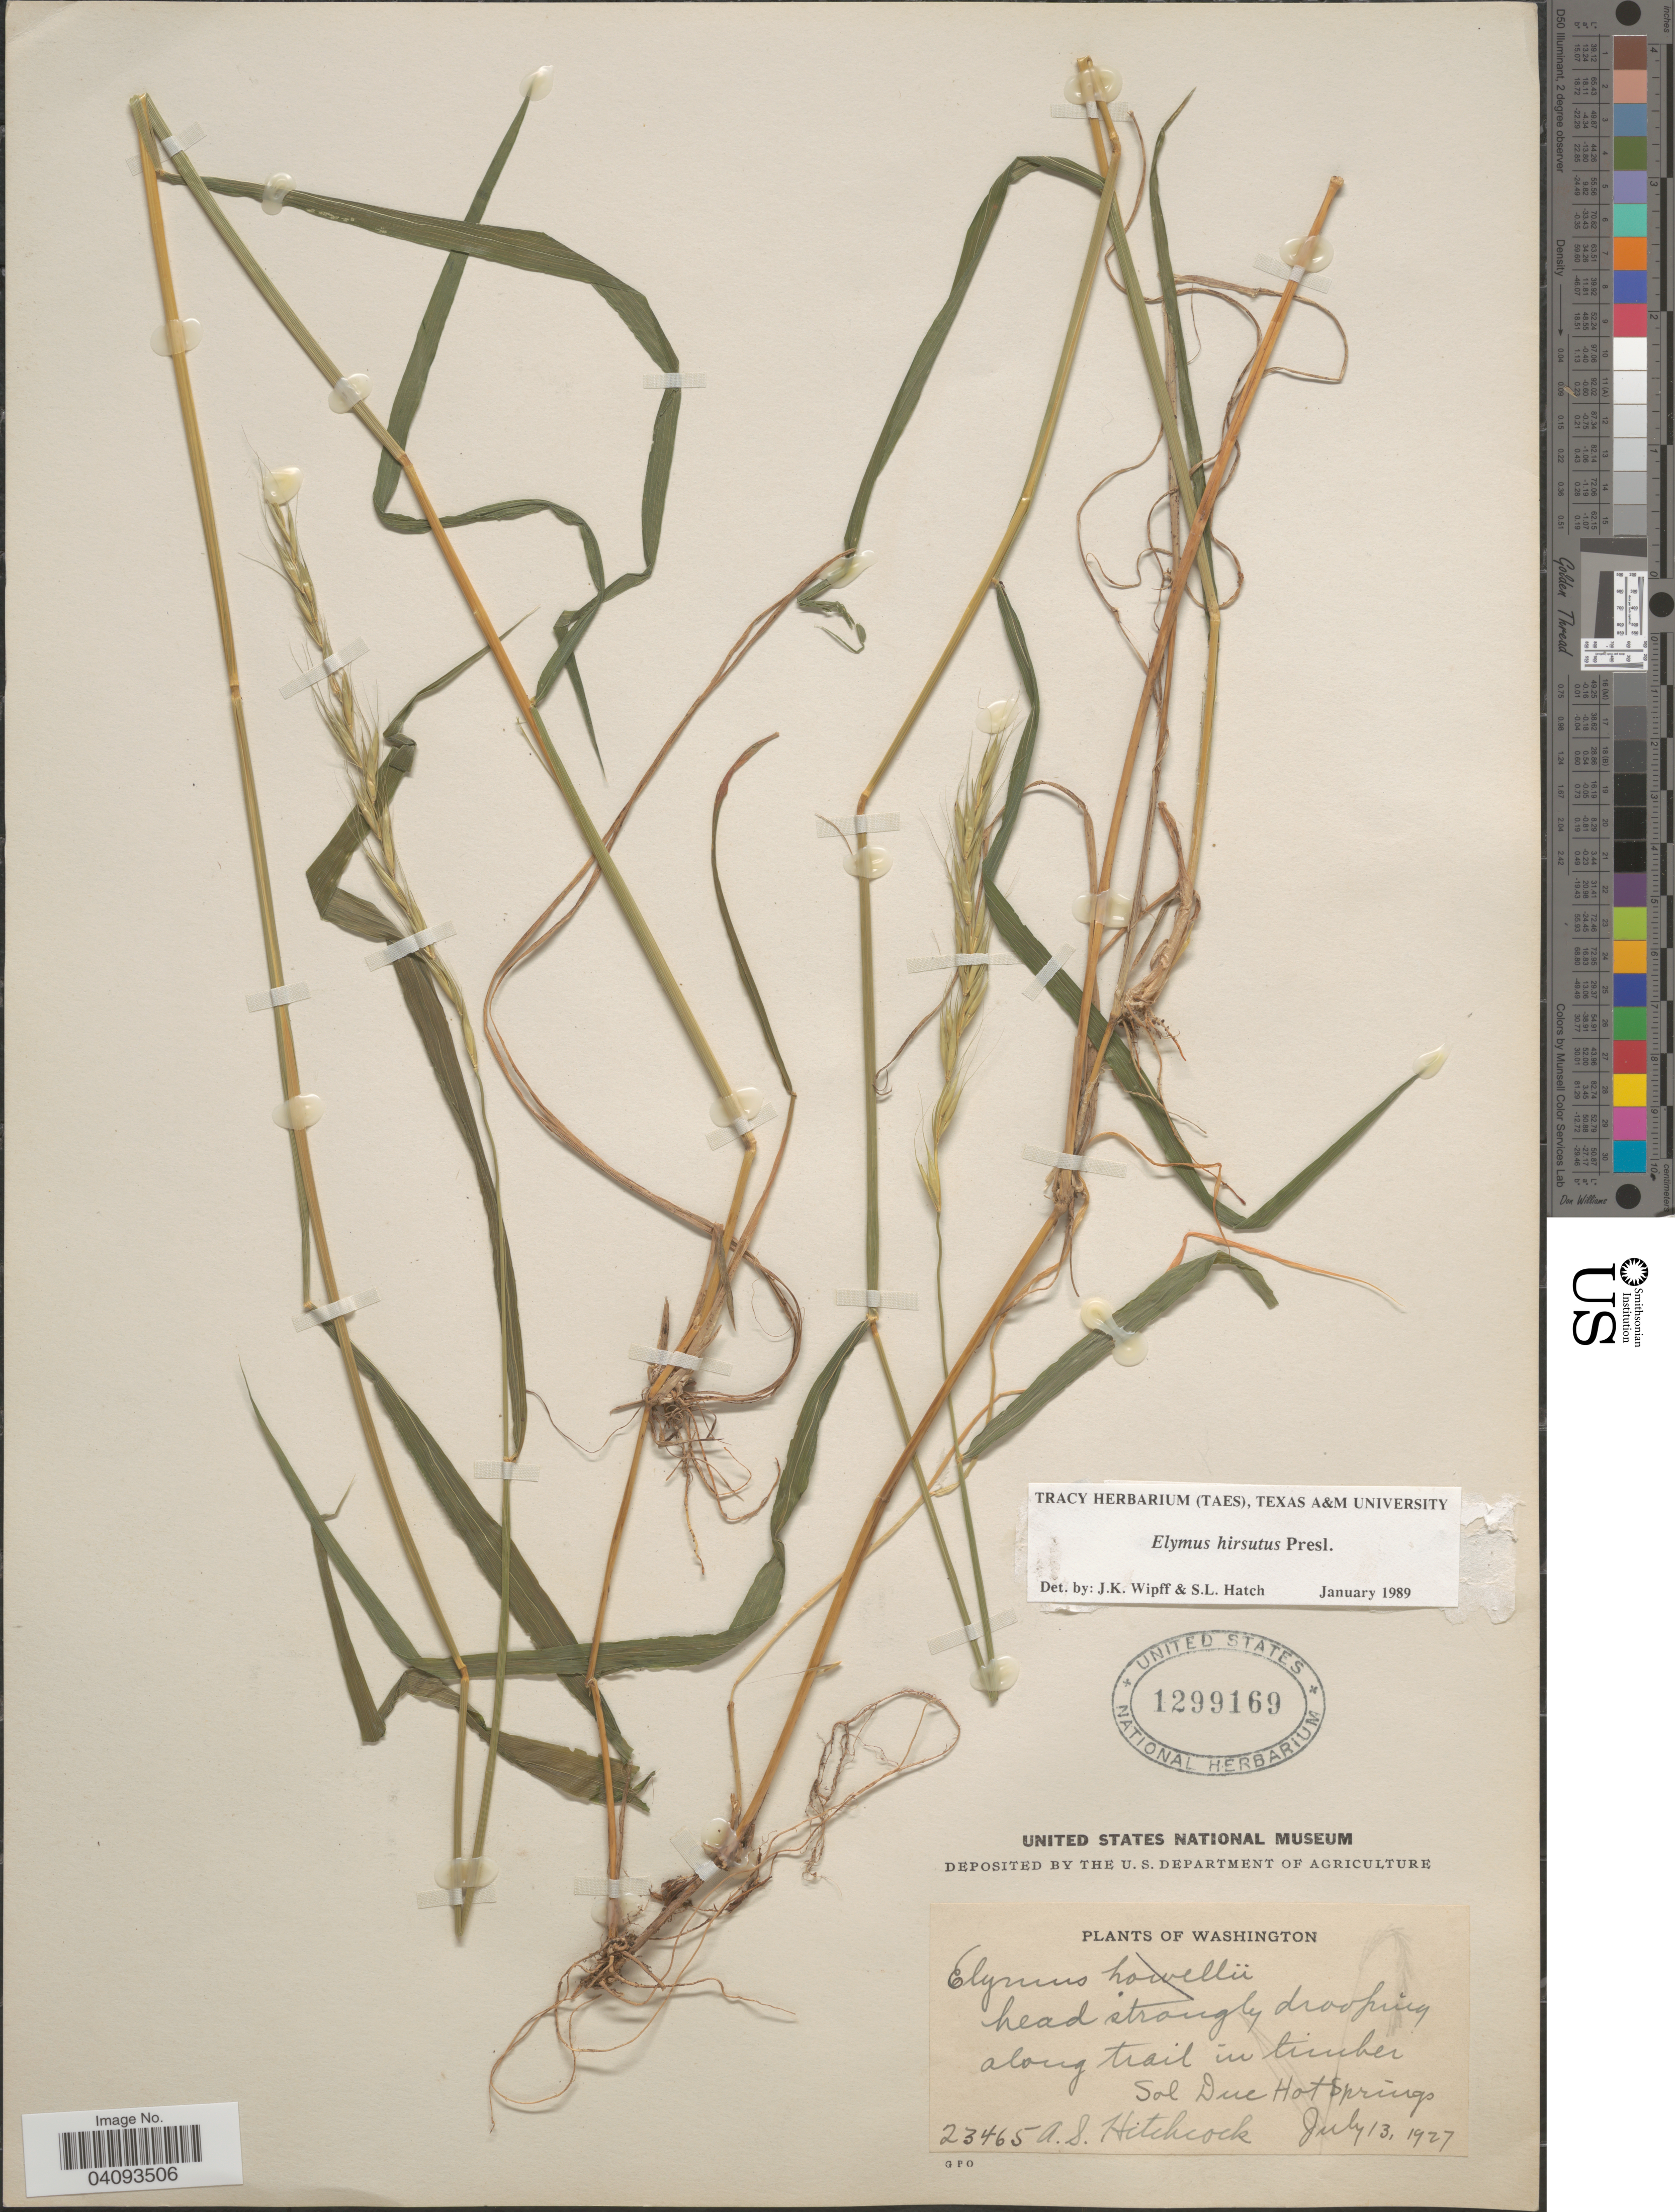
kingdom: Plantae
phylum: Tracheophyta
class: Liliopsida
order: Poales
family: Poaceae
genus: Elymus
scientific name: Elymus hirsutus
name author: J. Presl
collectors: A. S. Hitchcock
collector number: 23465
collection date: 1927-07-13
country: United States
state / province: Washington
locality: Along trail in timber Sol Due Hot Springs.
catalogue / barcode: US 1299169